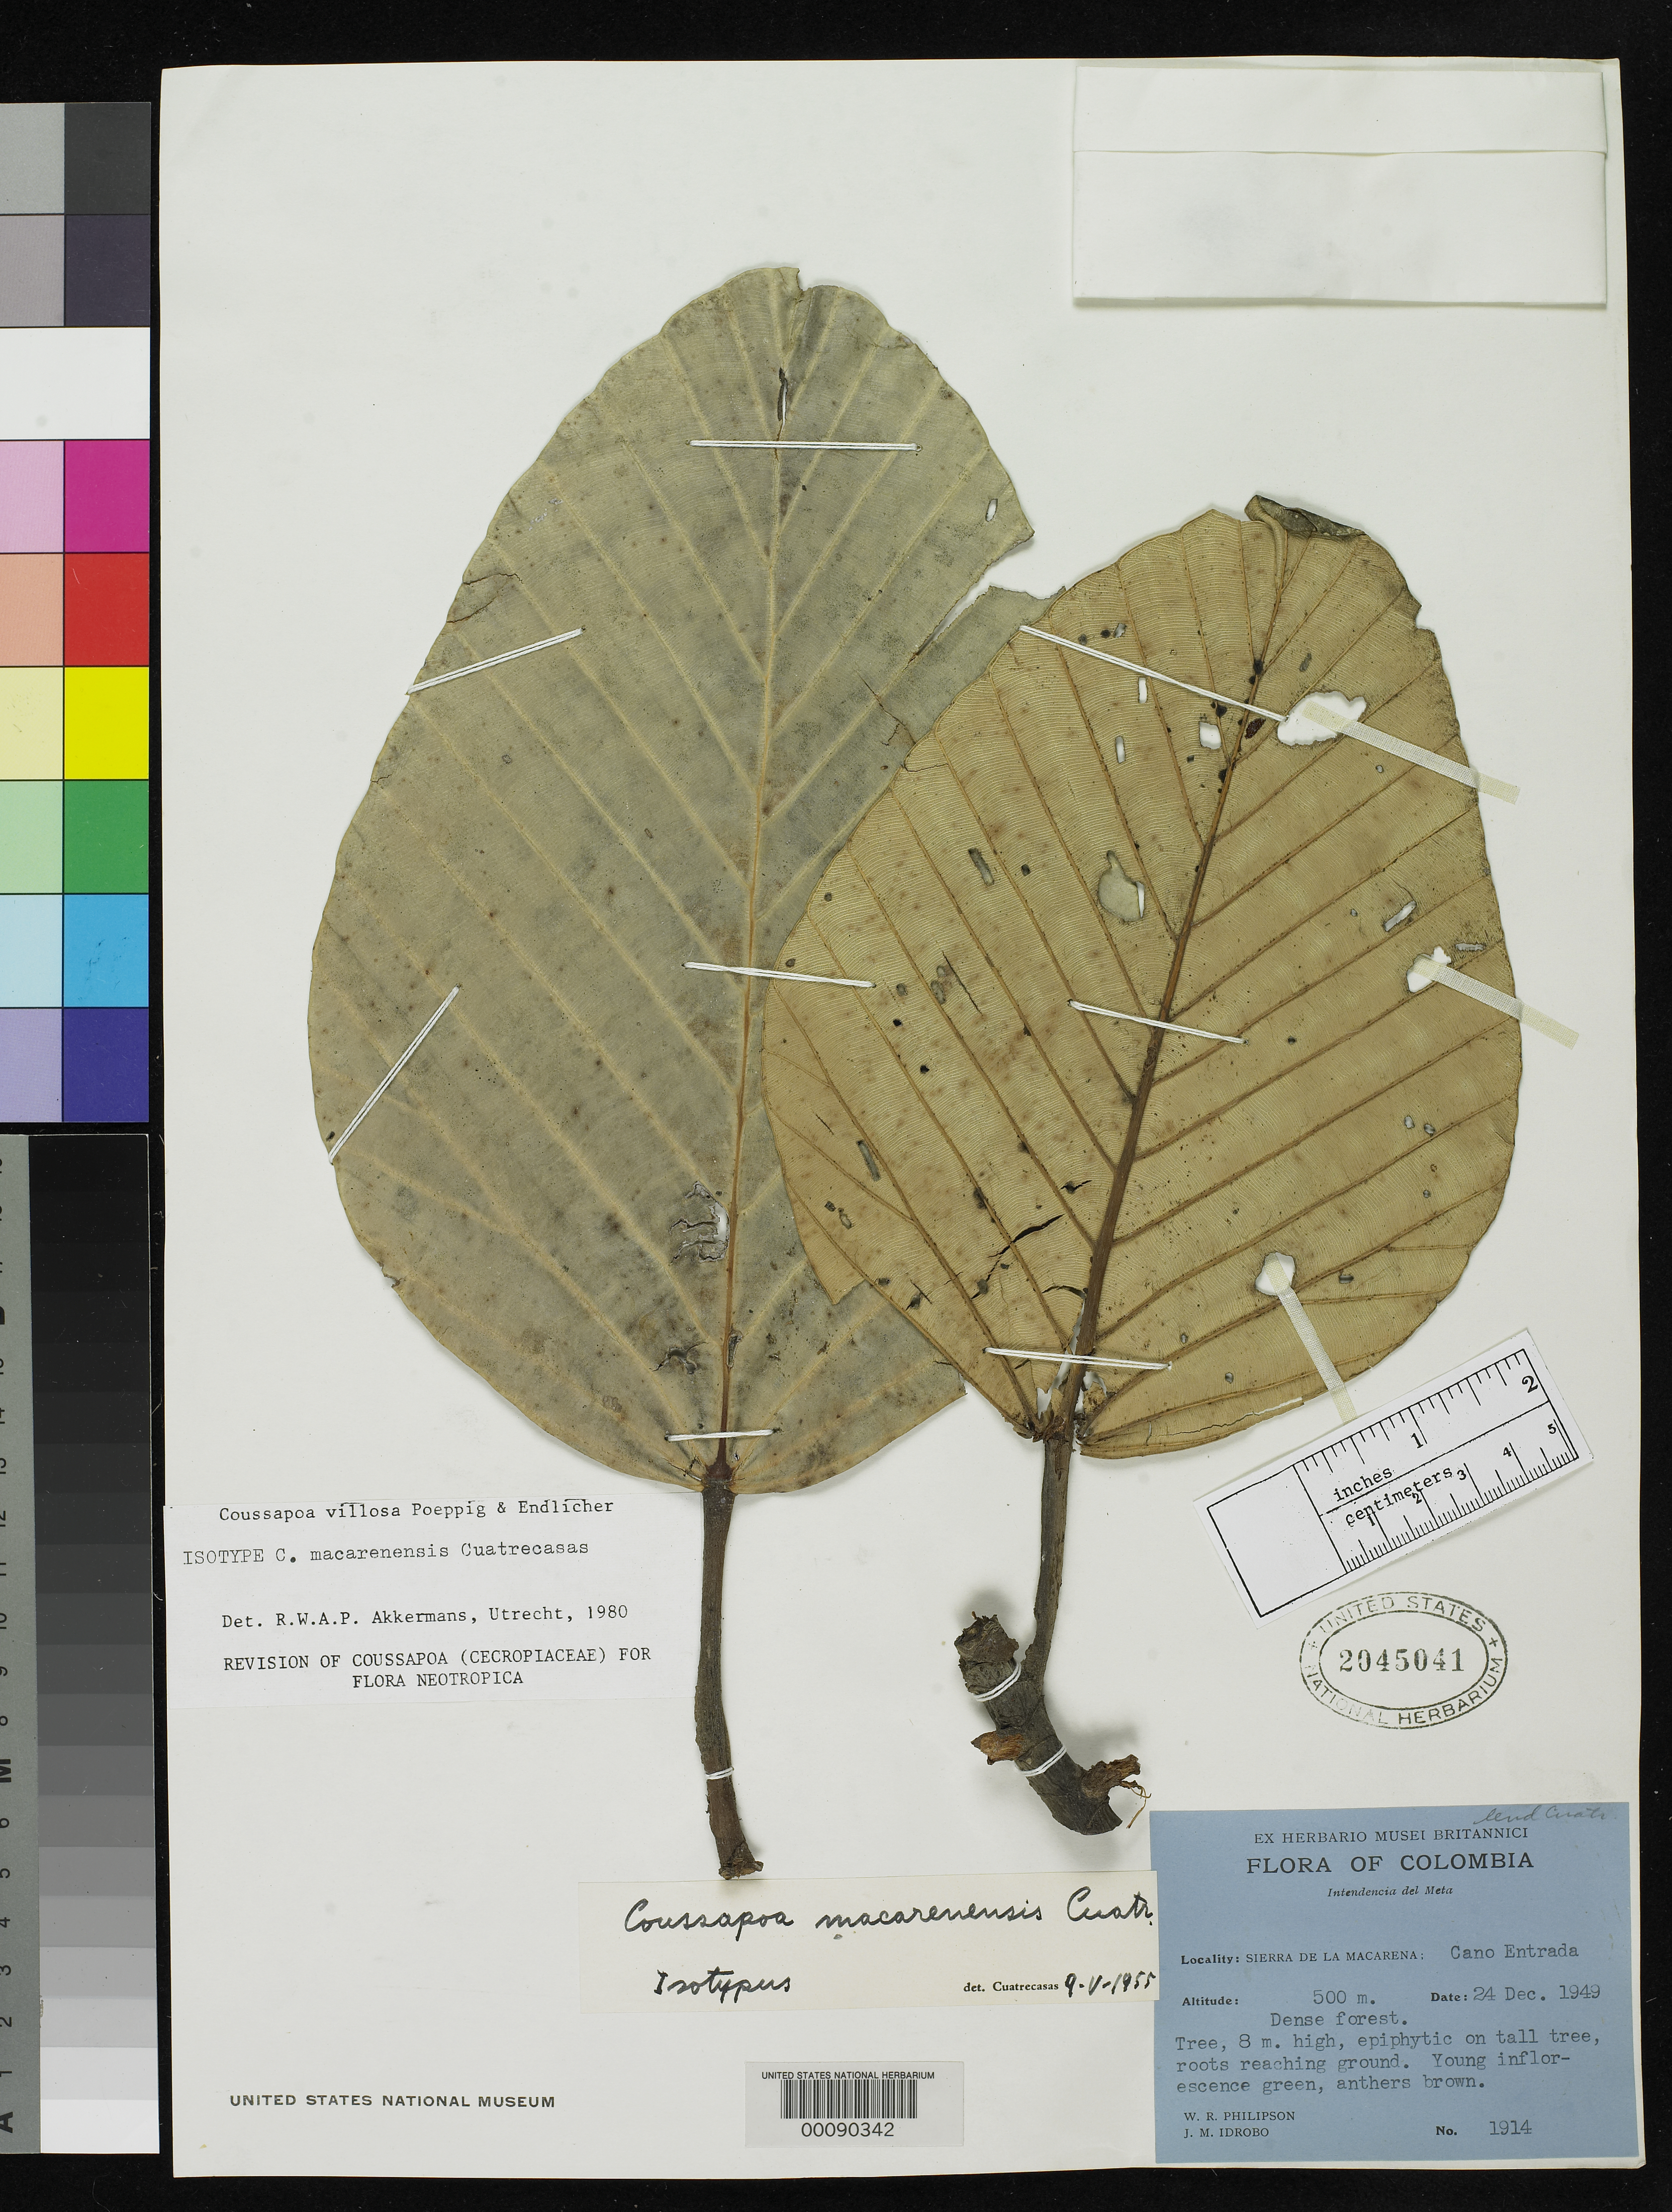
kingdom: Plantae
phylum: Tracheophyta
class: Magnoliopsida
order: Rosales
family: Urticaceae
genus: Coussapoa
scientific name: Coussapoa macarenensis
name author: Cuatrec.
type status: Isotype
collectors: W. R. Philipson & J. M. Idrobo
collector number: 1914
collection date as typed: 24 Dec 1949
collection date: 1949-12-24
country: Colombia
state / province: Meta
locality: Sierra de La Macarena, Caño Entrada.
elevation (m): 500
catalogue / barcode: US 2045041